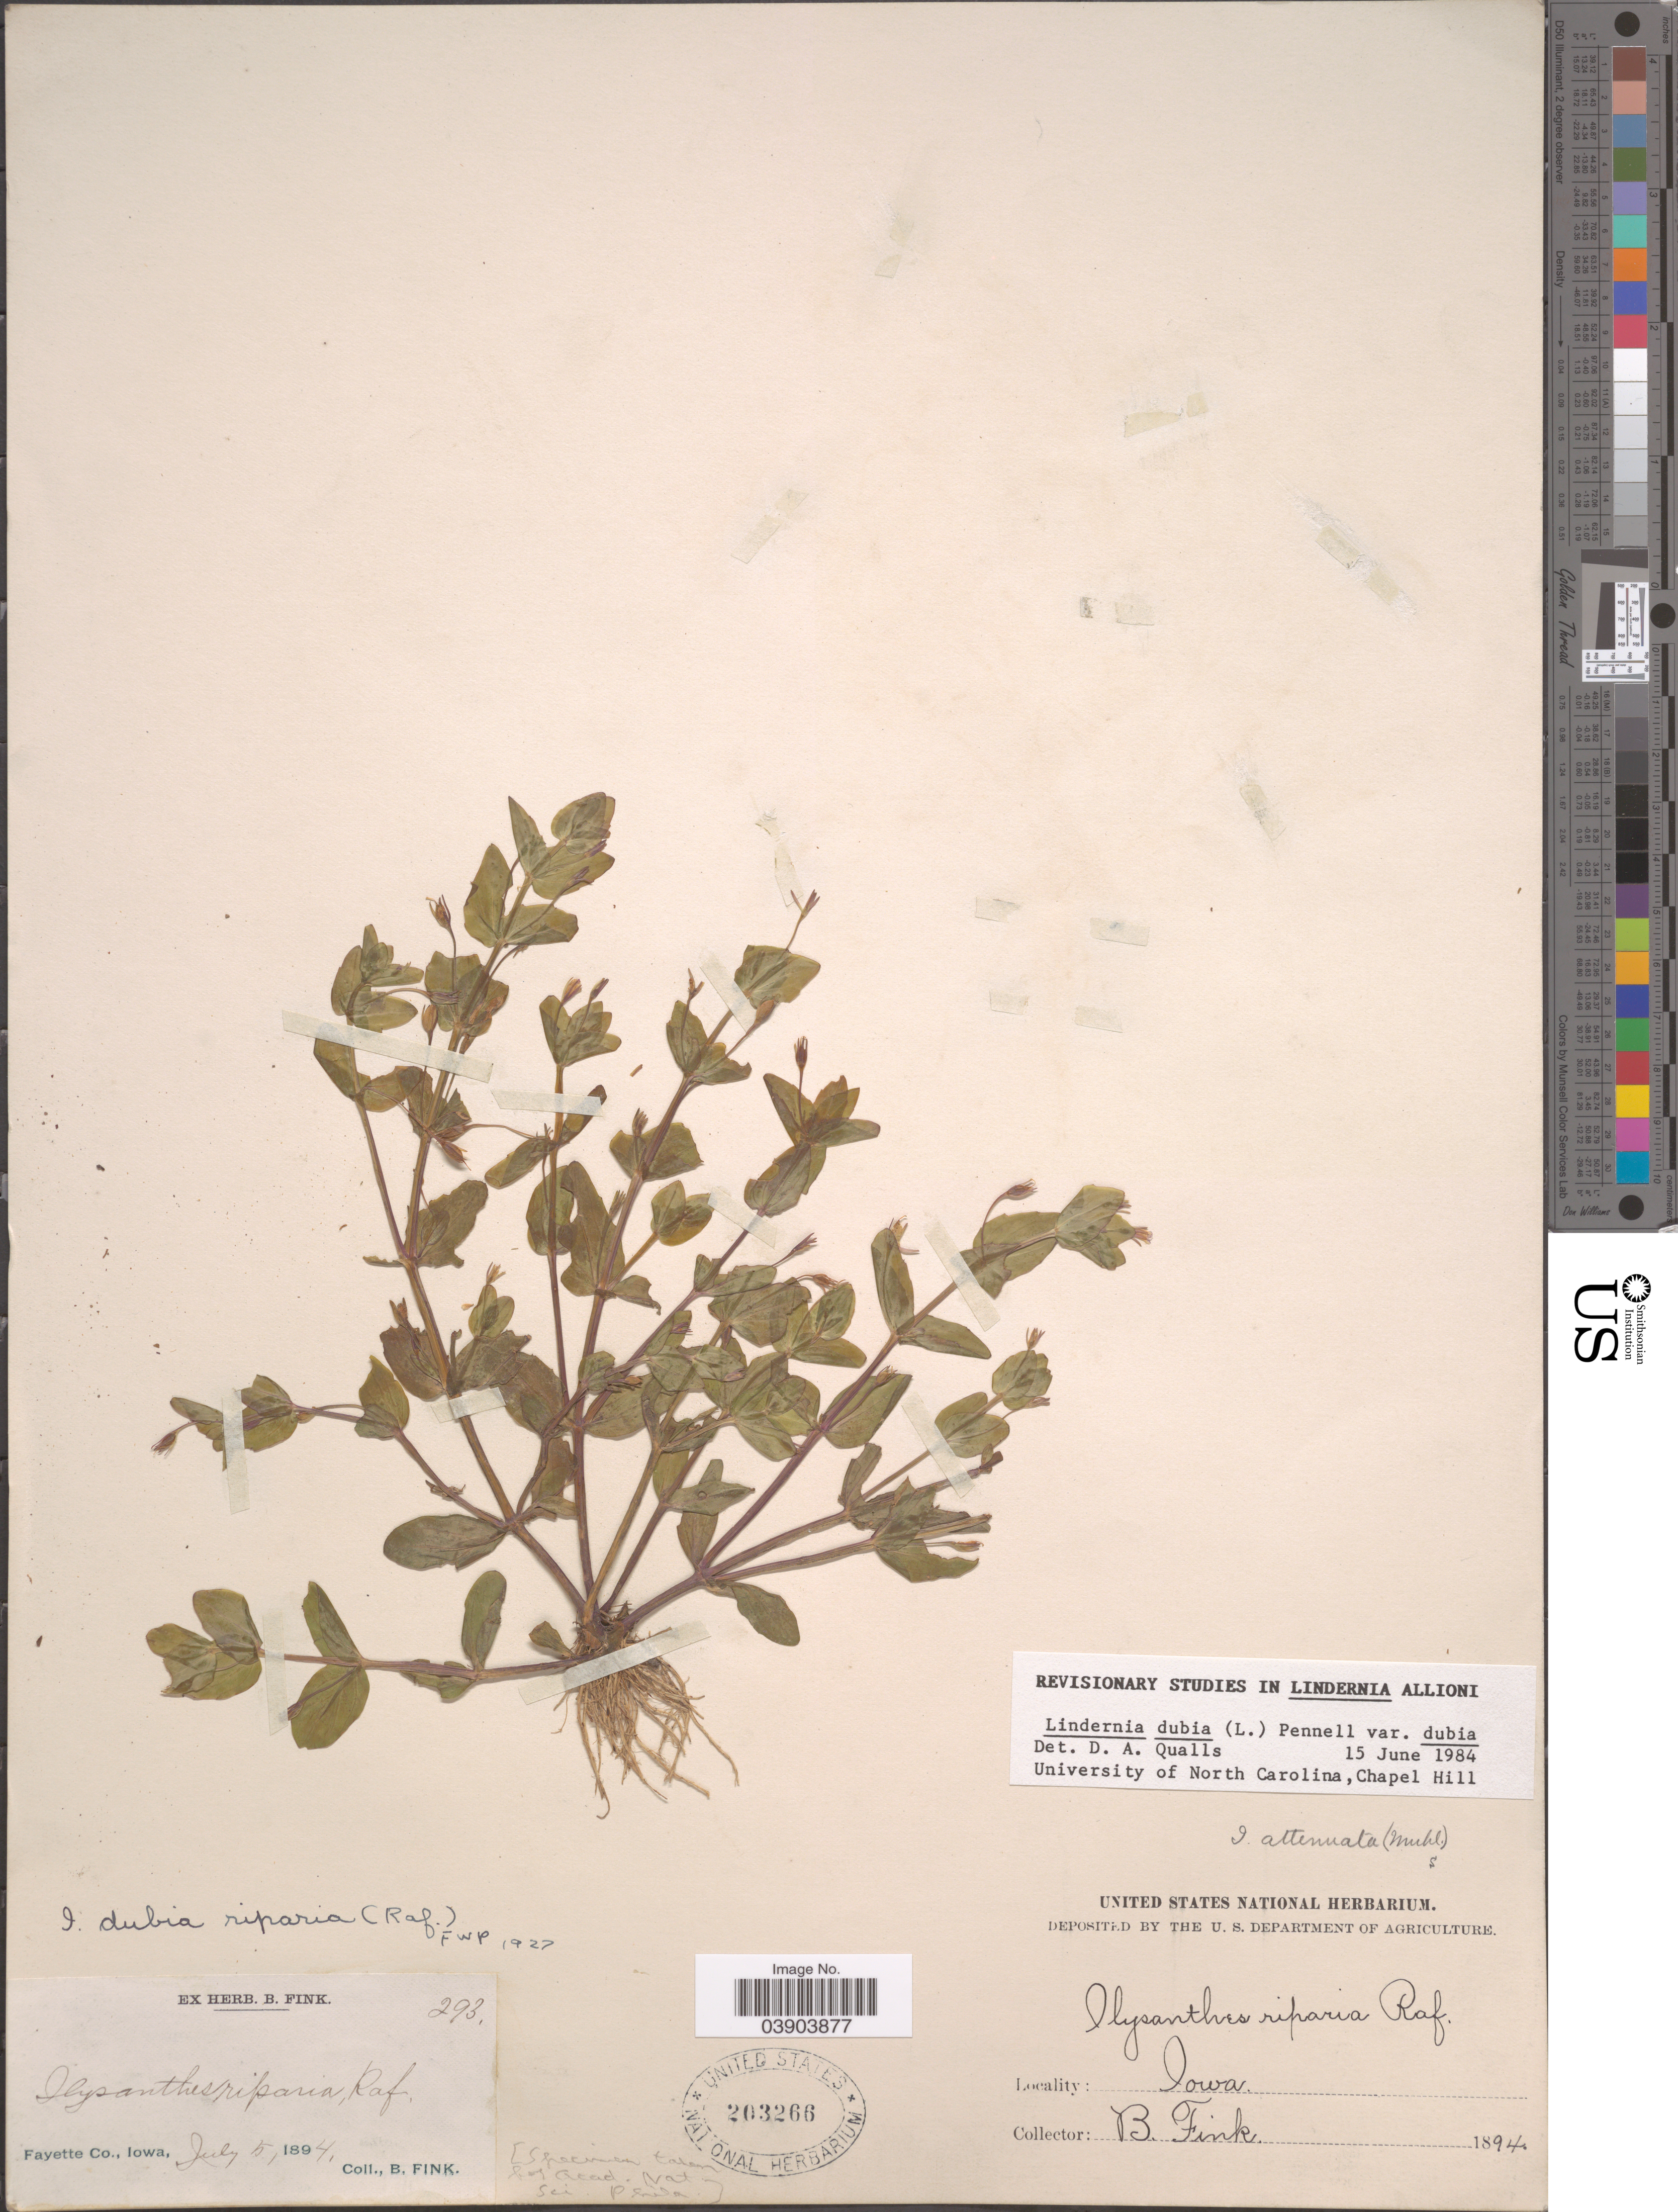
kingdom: Plantae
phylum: Tracheophyta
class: Magnoliopsida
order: Lamiales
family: Linderniaceae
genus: Lindernia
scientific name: Lindernia dubia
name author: (L.) Pennell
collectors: B. Fink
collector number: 293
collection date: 1894-07-05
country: United States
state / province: Iowa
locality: Fayette Co.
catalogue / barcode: US 203266